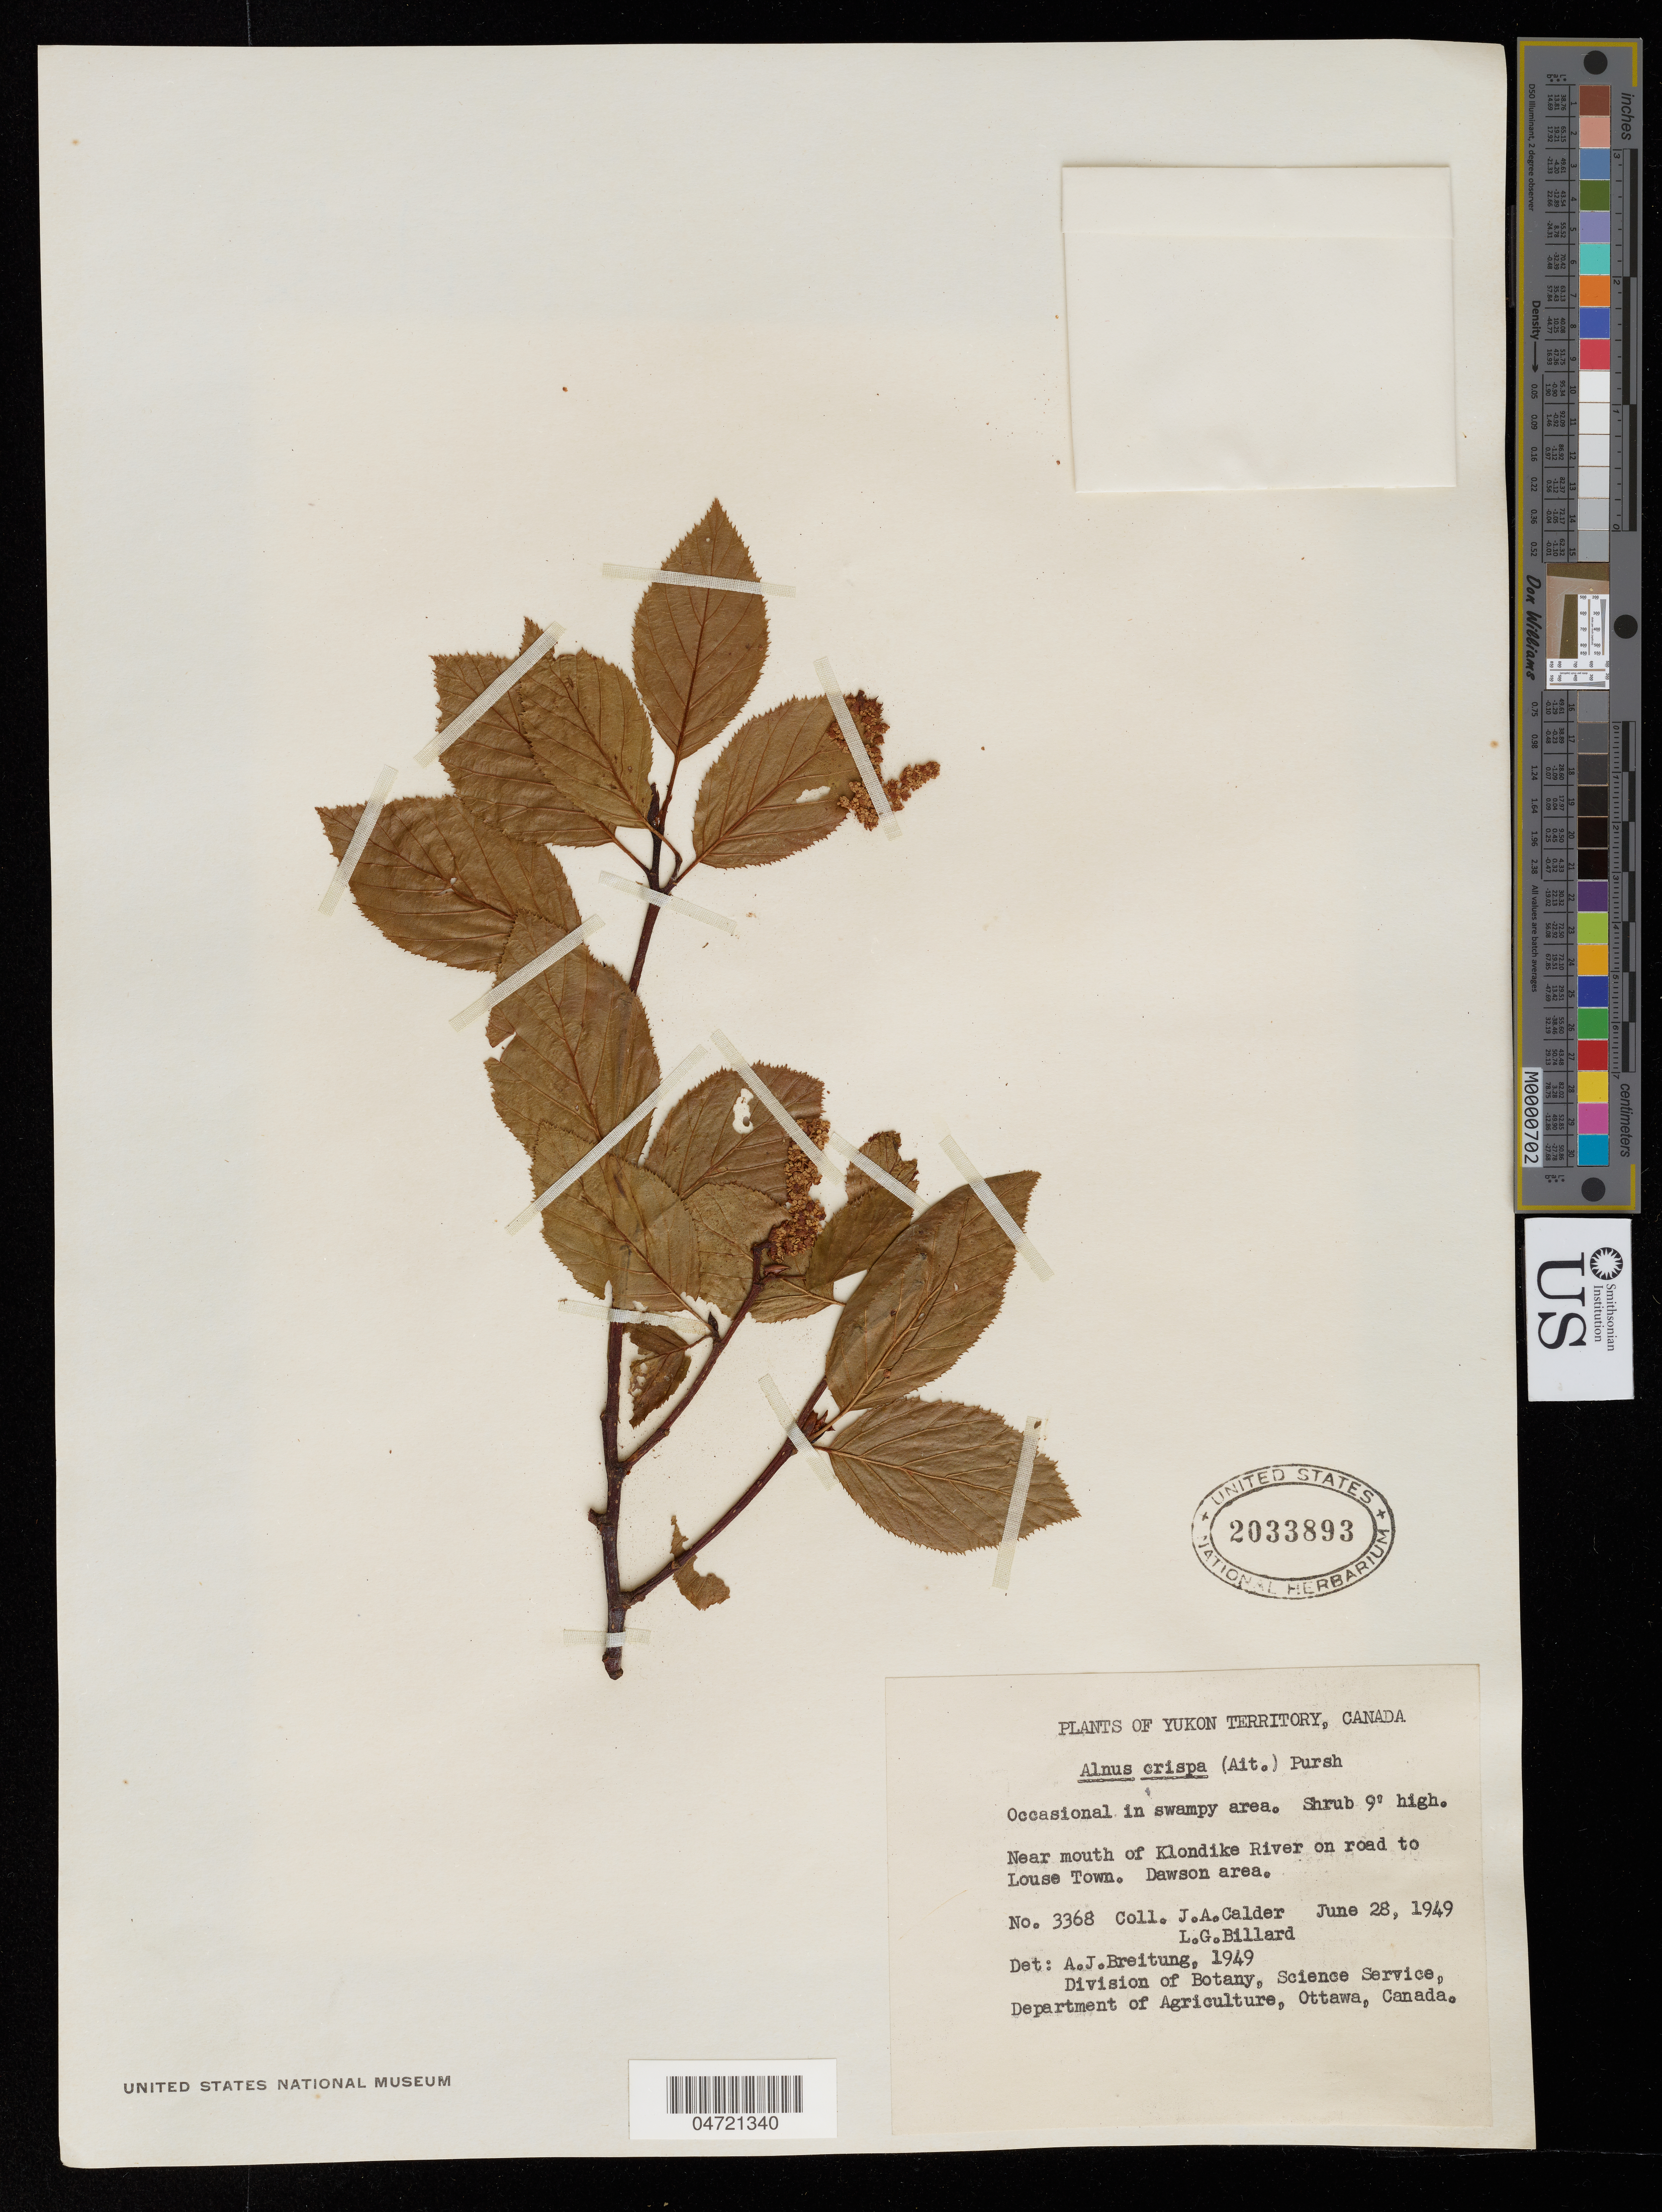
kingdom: Plantae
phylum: Tracheophyta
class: Magnoliopsida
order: Fagales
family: Betulaceae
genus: Alnus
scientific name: Alnus crispa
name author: (Aiton) Pursh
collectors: J. A. Calder & L. Billard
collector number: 3368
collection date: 1949-06-28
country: Canada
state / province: Yukon Territory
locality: Yukon Territory. Near mouth of Klondike river near Dawson.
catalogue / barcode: US 2033893